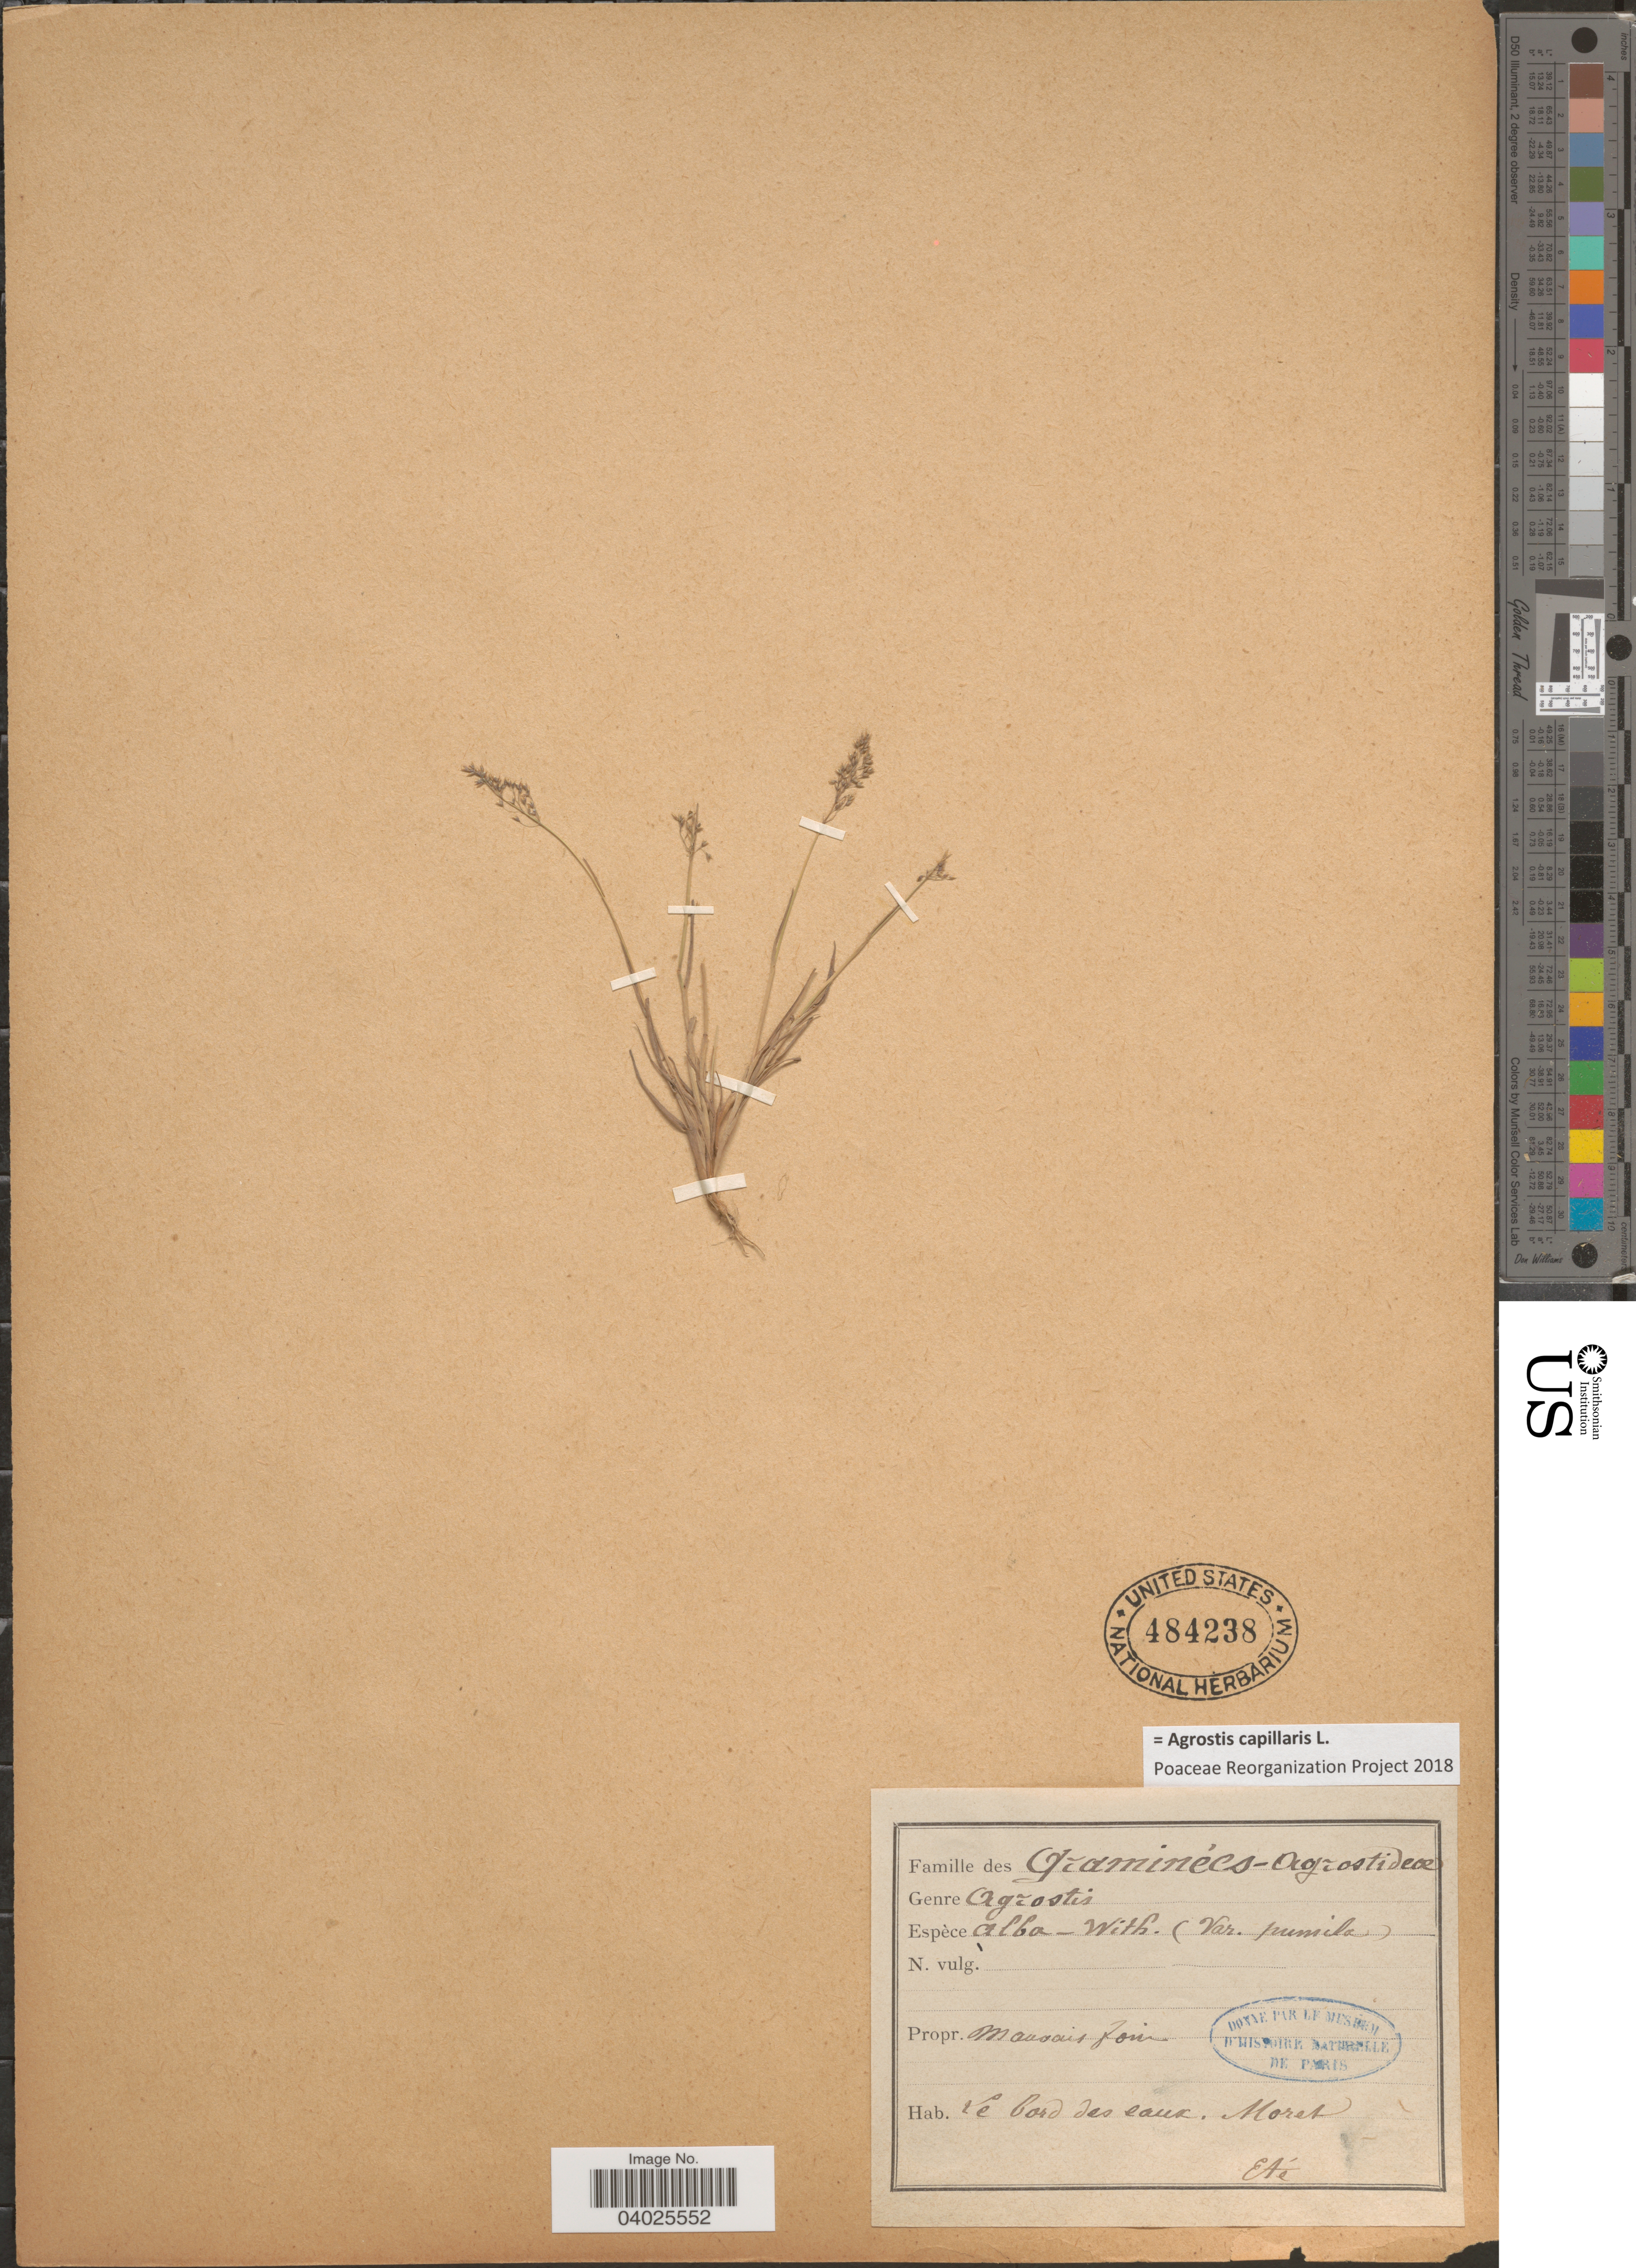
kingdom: Plantae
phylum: Tracheophyta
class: Liliopsida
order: Poales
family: Poaceae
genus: Agrostis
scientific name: Agrostis capillaris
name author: L.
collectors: Eté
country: France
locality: Le bord des eaux. Moret.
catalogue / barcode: US 484238